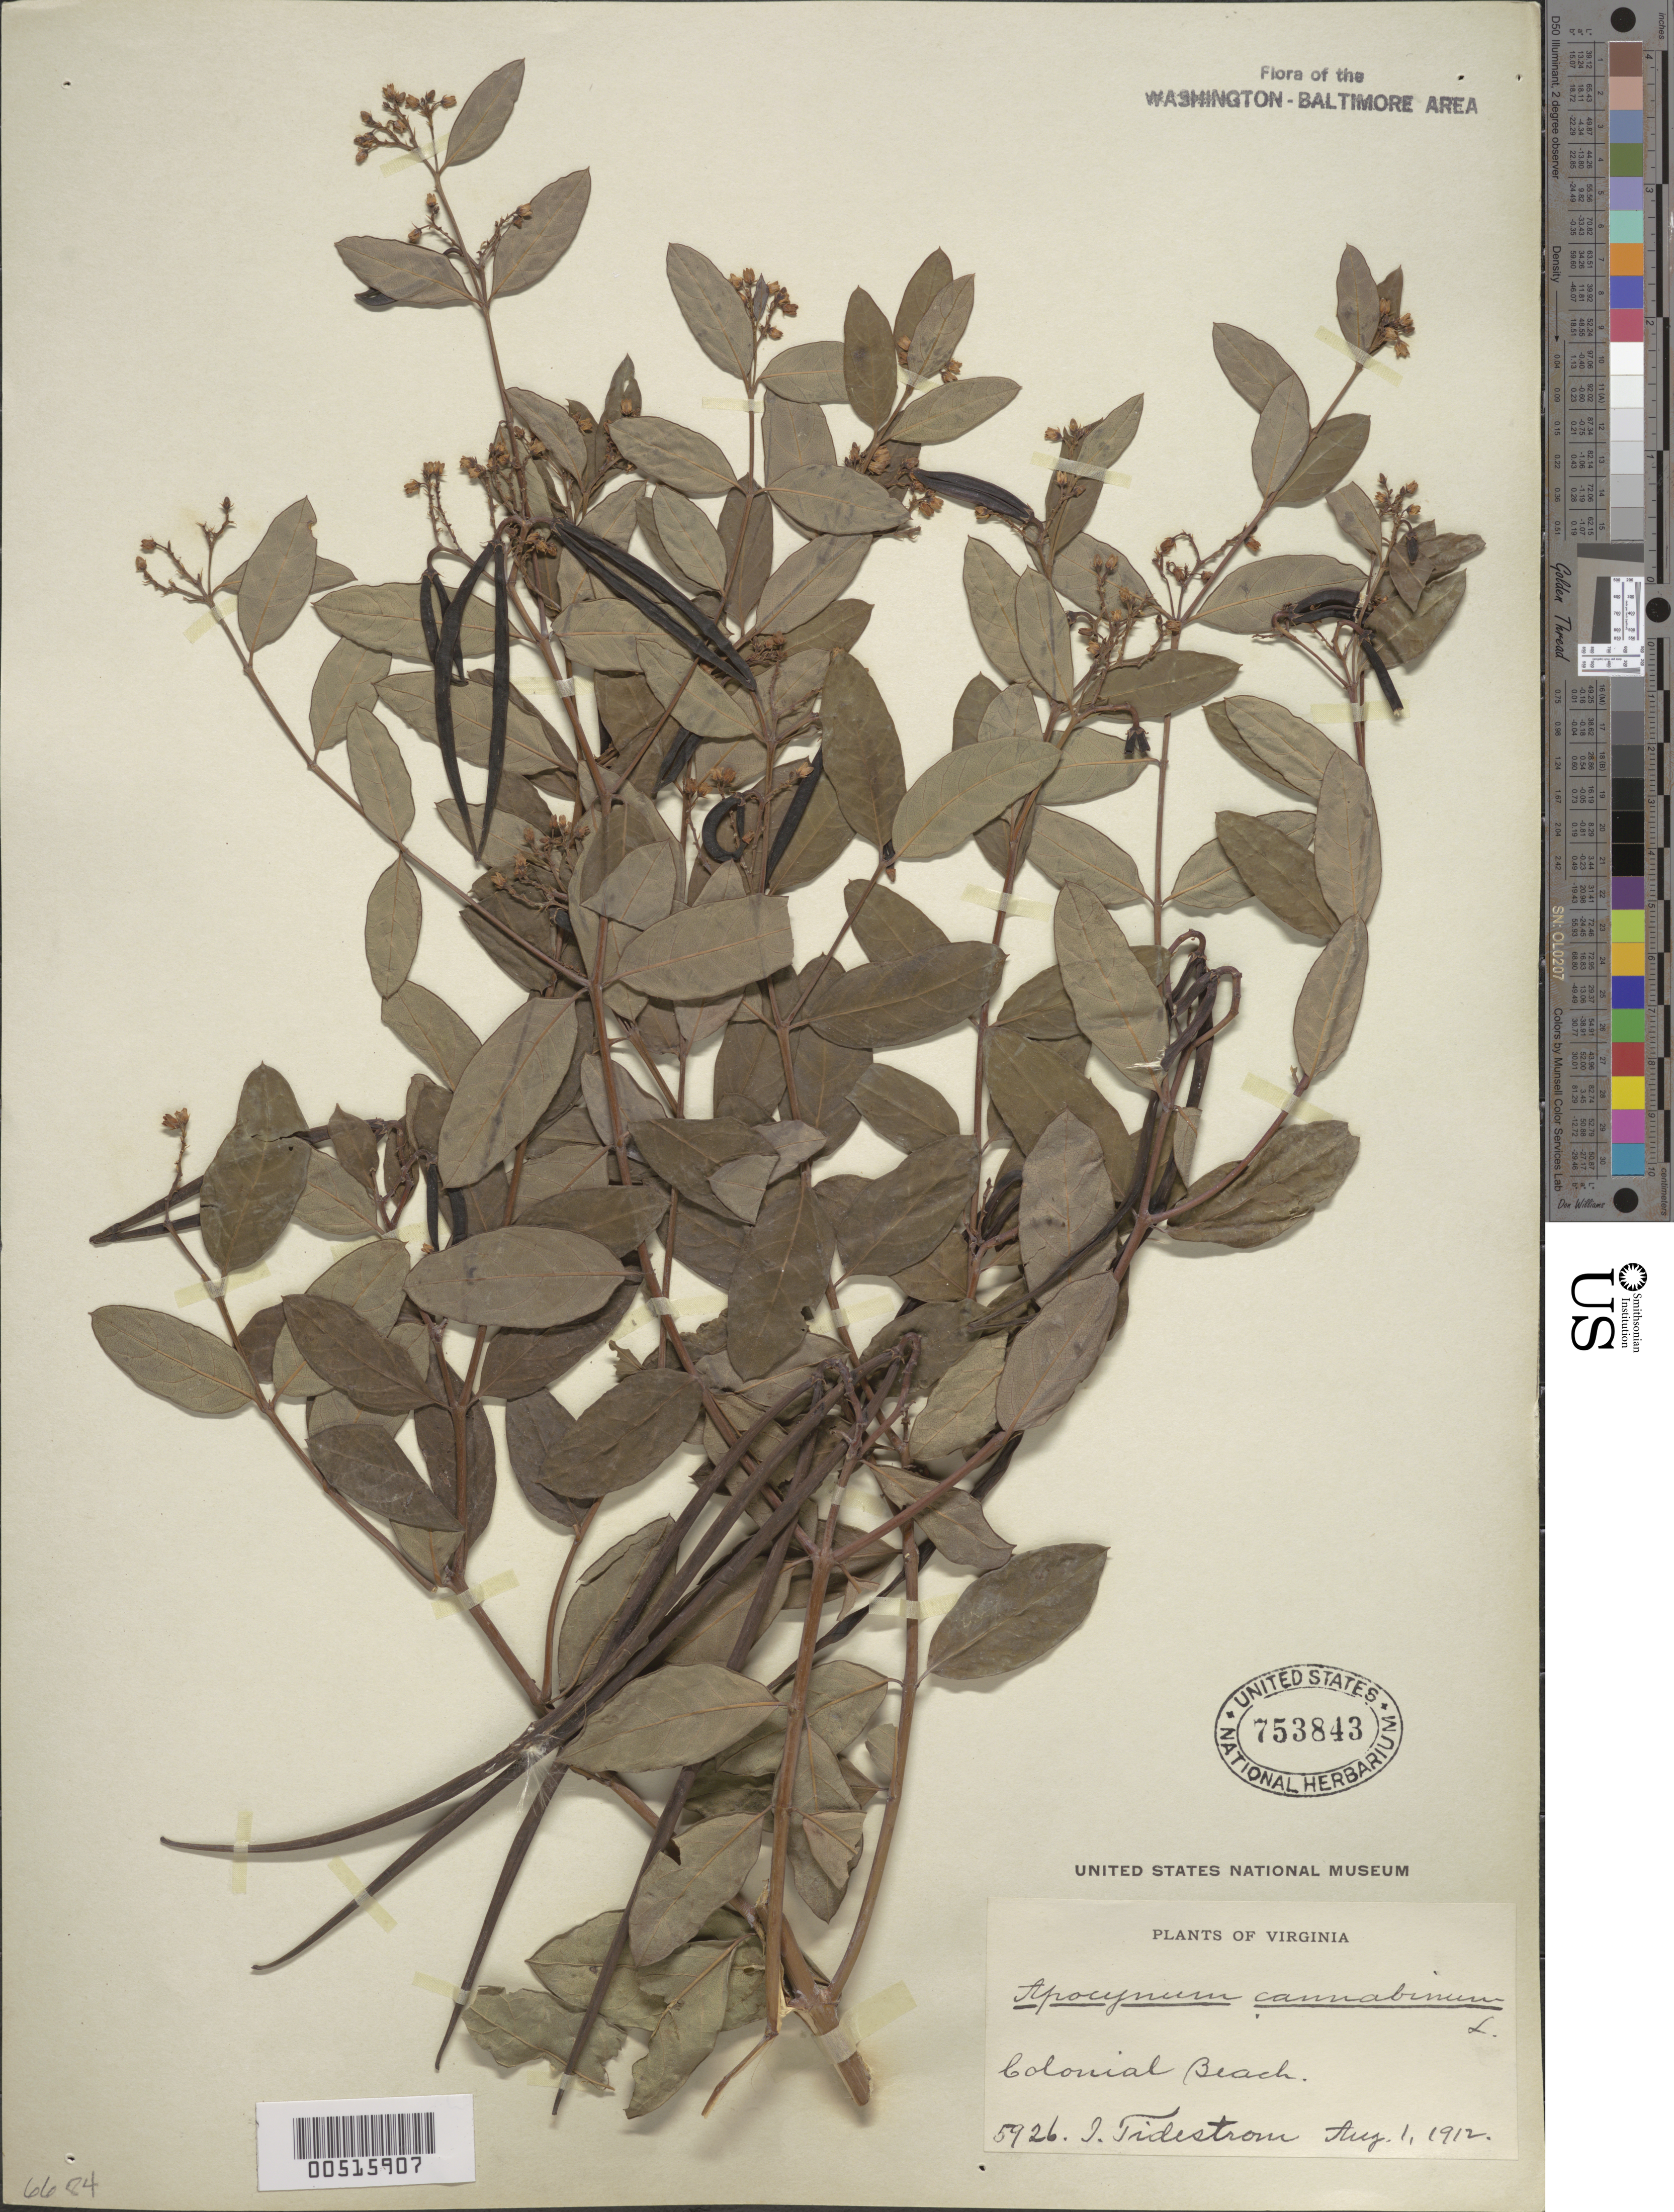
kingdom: Plantae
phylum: Tracheophyta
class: Magnoliopsida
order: Gentianales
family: Apocynaceae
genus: Apocynum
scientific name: Apocynum cannabinum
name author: L.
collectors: I. F. Tidestrom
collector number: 5926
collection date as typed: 01 Aug 1912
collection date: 1912-08-01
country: United States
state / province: Virginia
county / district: King George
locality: Colonial Beach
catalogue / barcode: US 753843